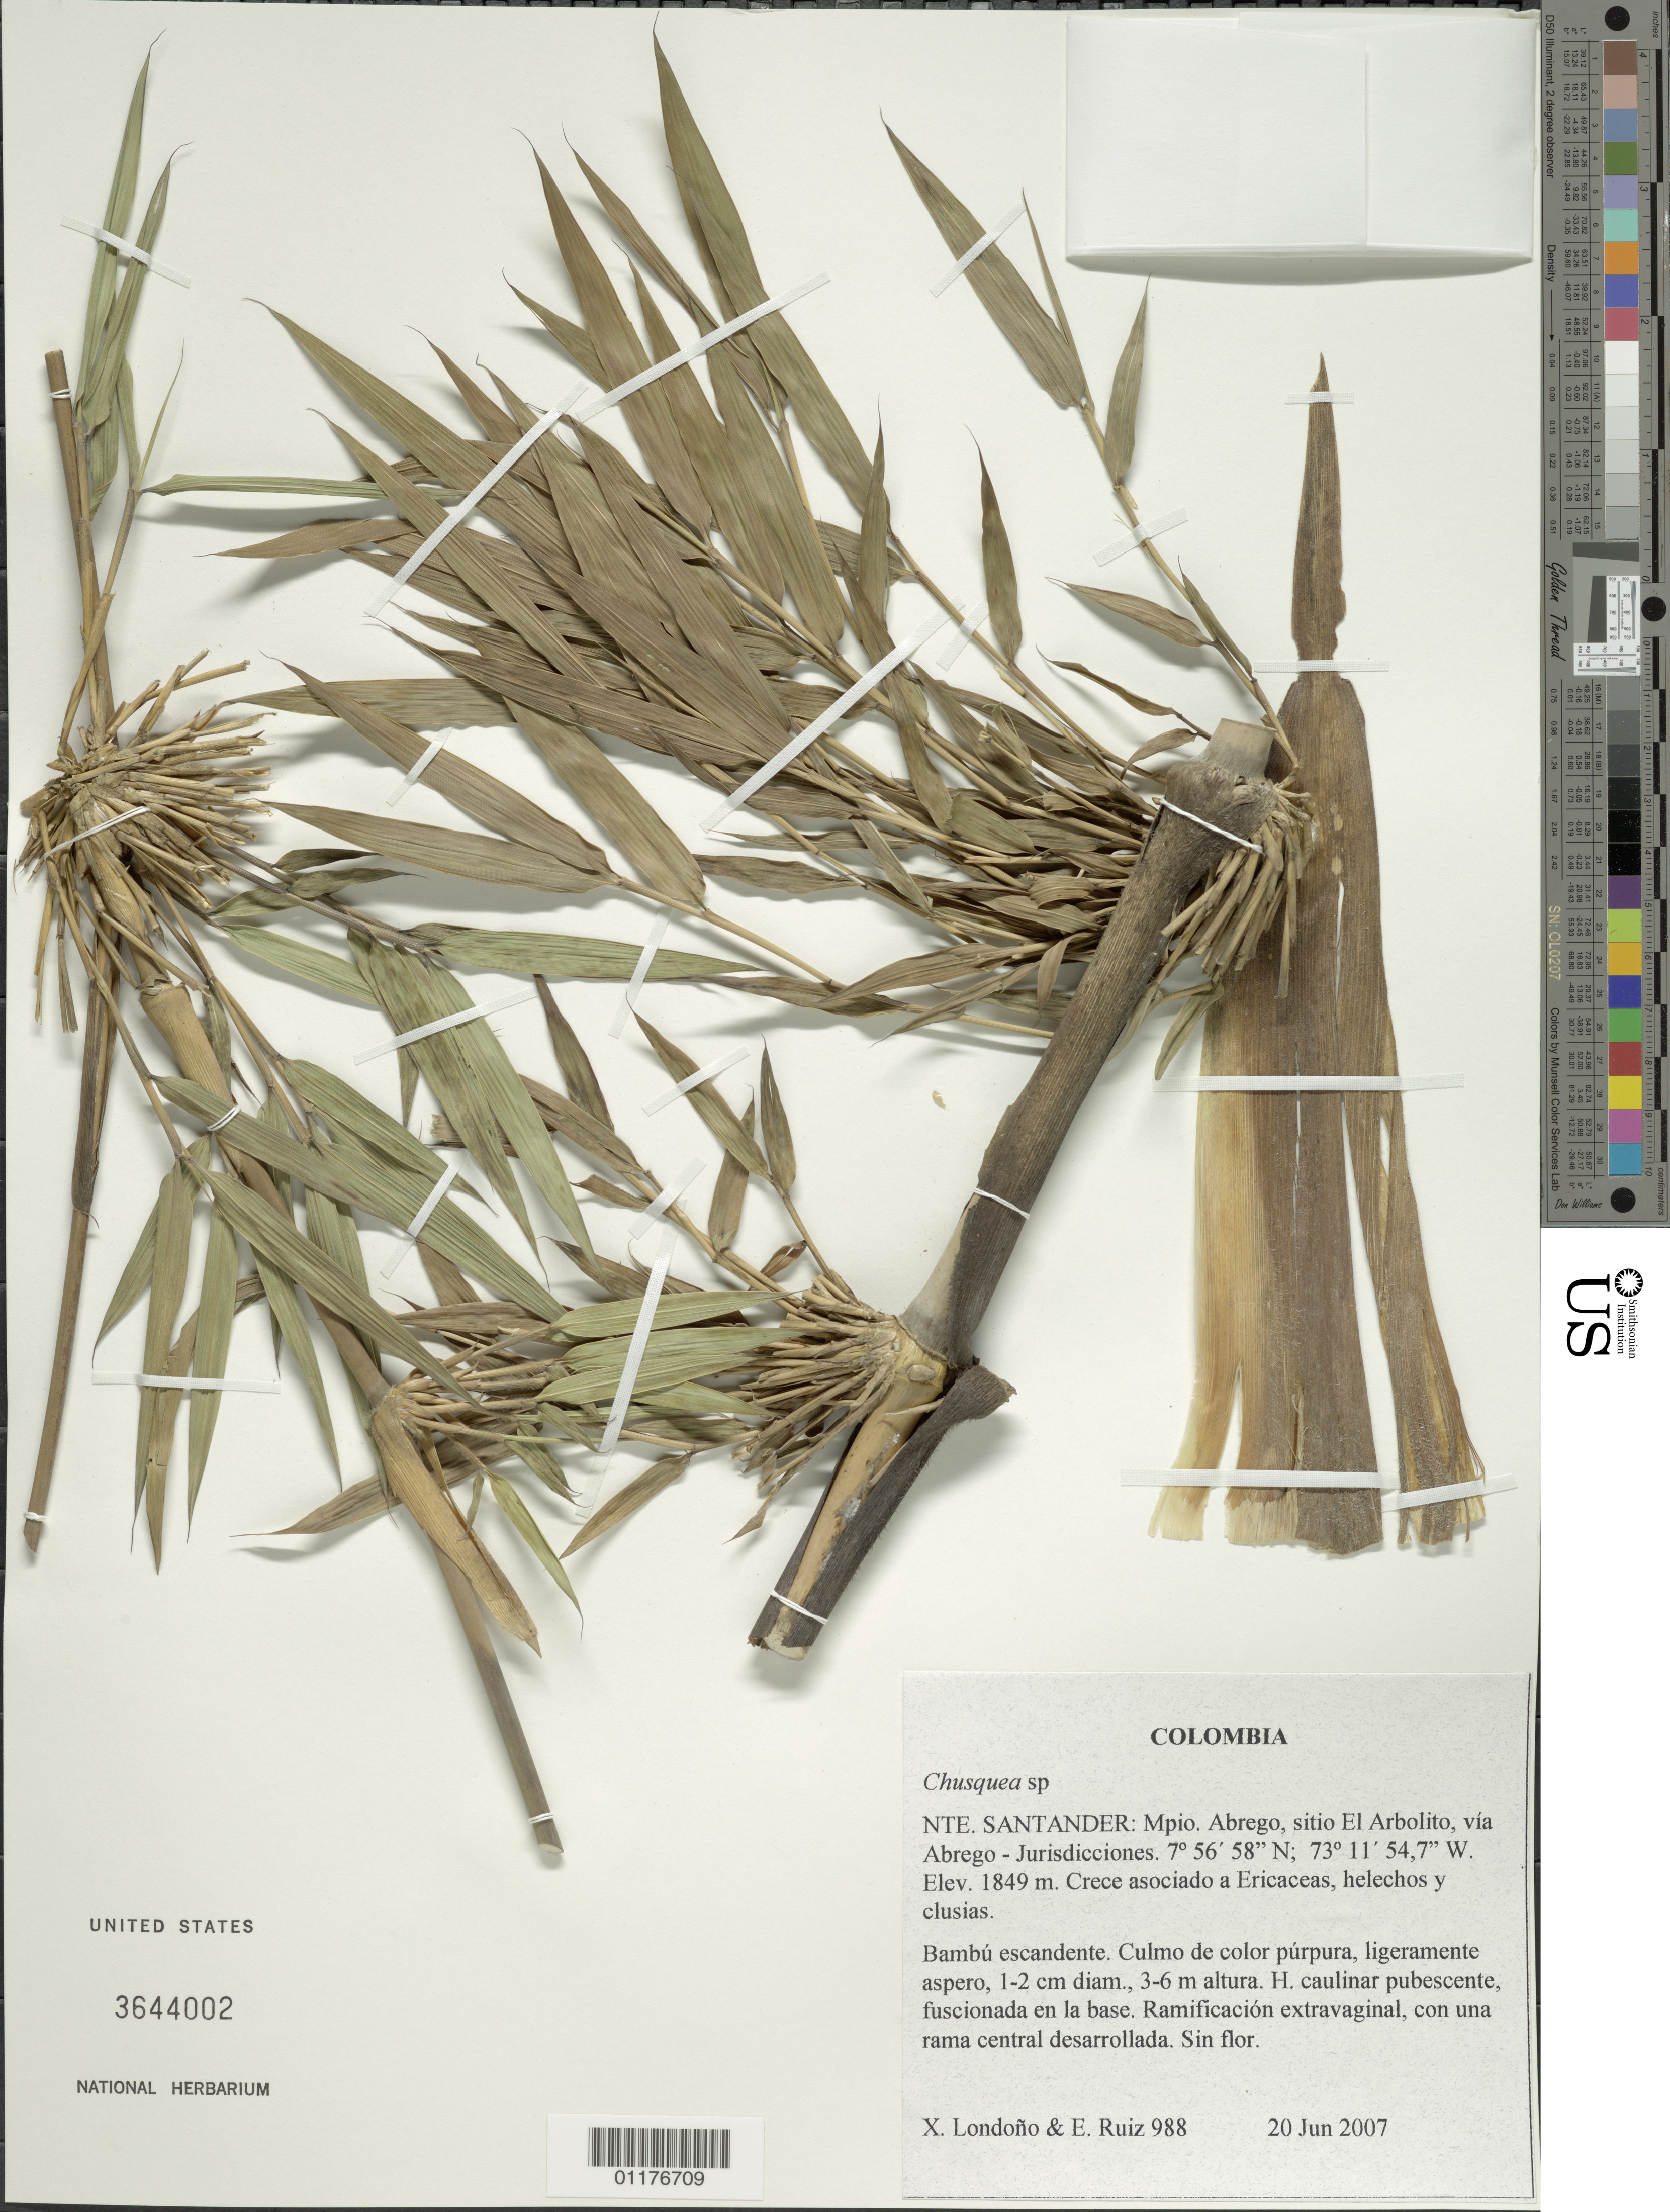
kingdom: Plantae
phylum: Tracheophyta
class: Liliopsida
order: Poales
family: Poaceae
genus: Chusquea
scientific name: Chusquea sp.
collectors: X. Londoño & E. Ruiz de Clavijo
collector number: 988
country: Colombia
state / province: Santander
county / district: Abrego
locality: Sitio El Arbolito, via Abrego - Jurisdicciones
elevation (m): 1849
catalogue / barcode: US 3644002